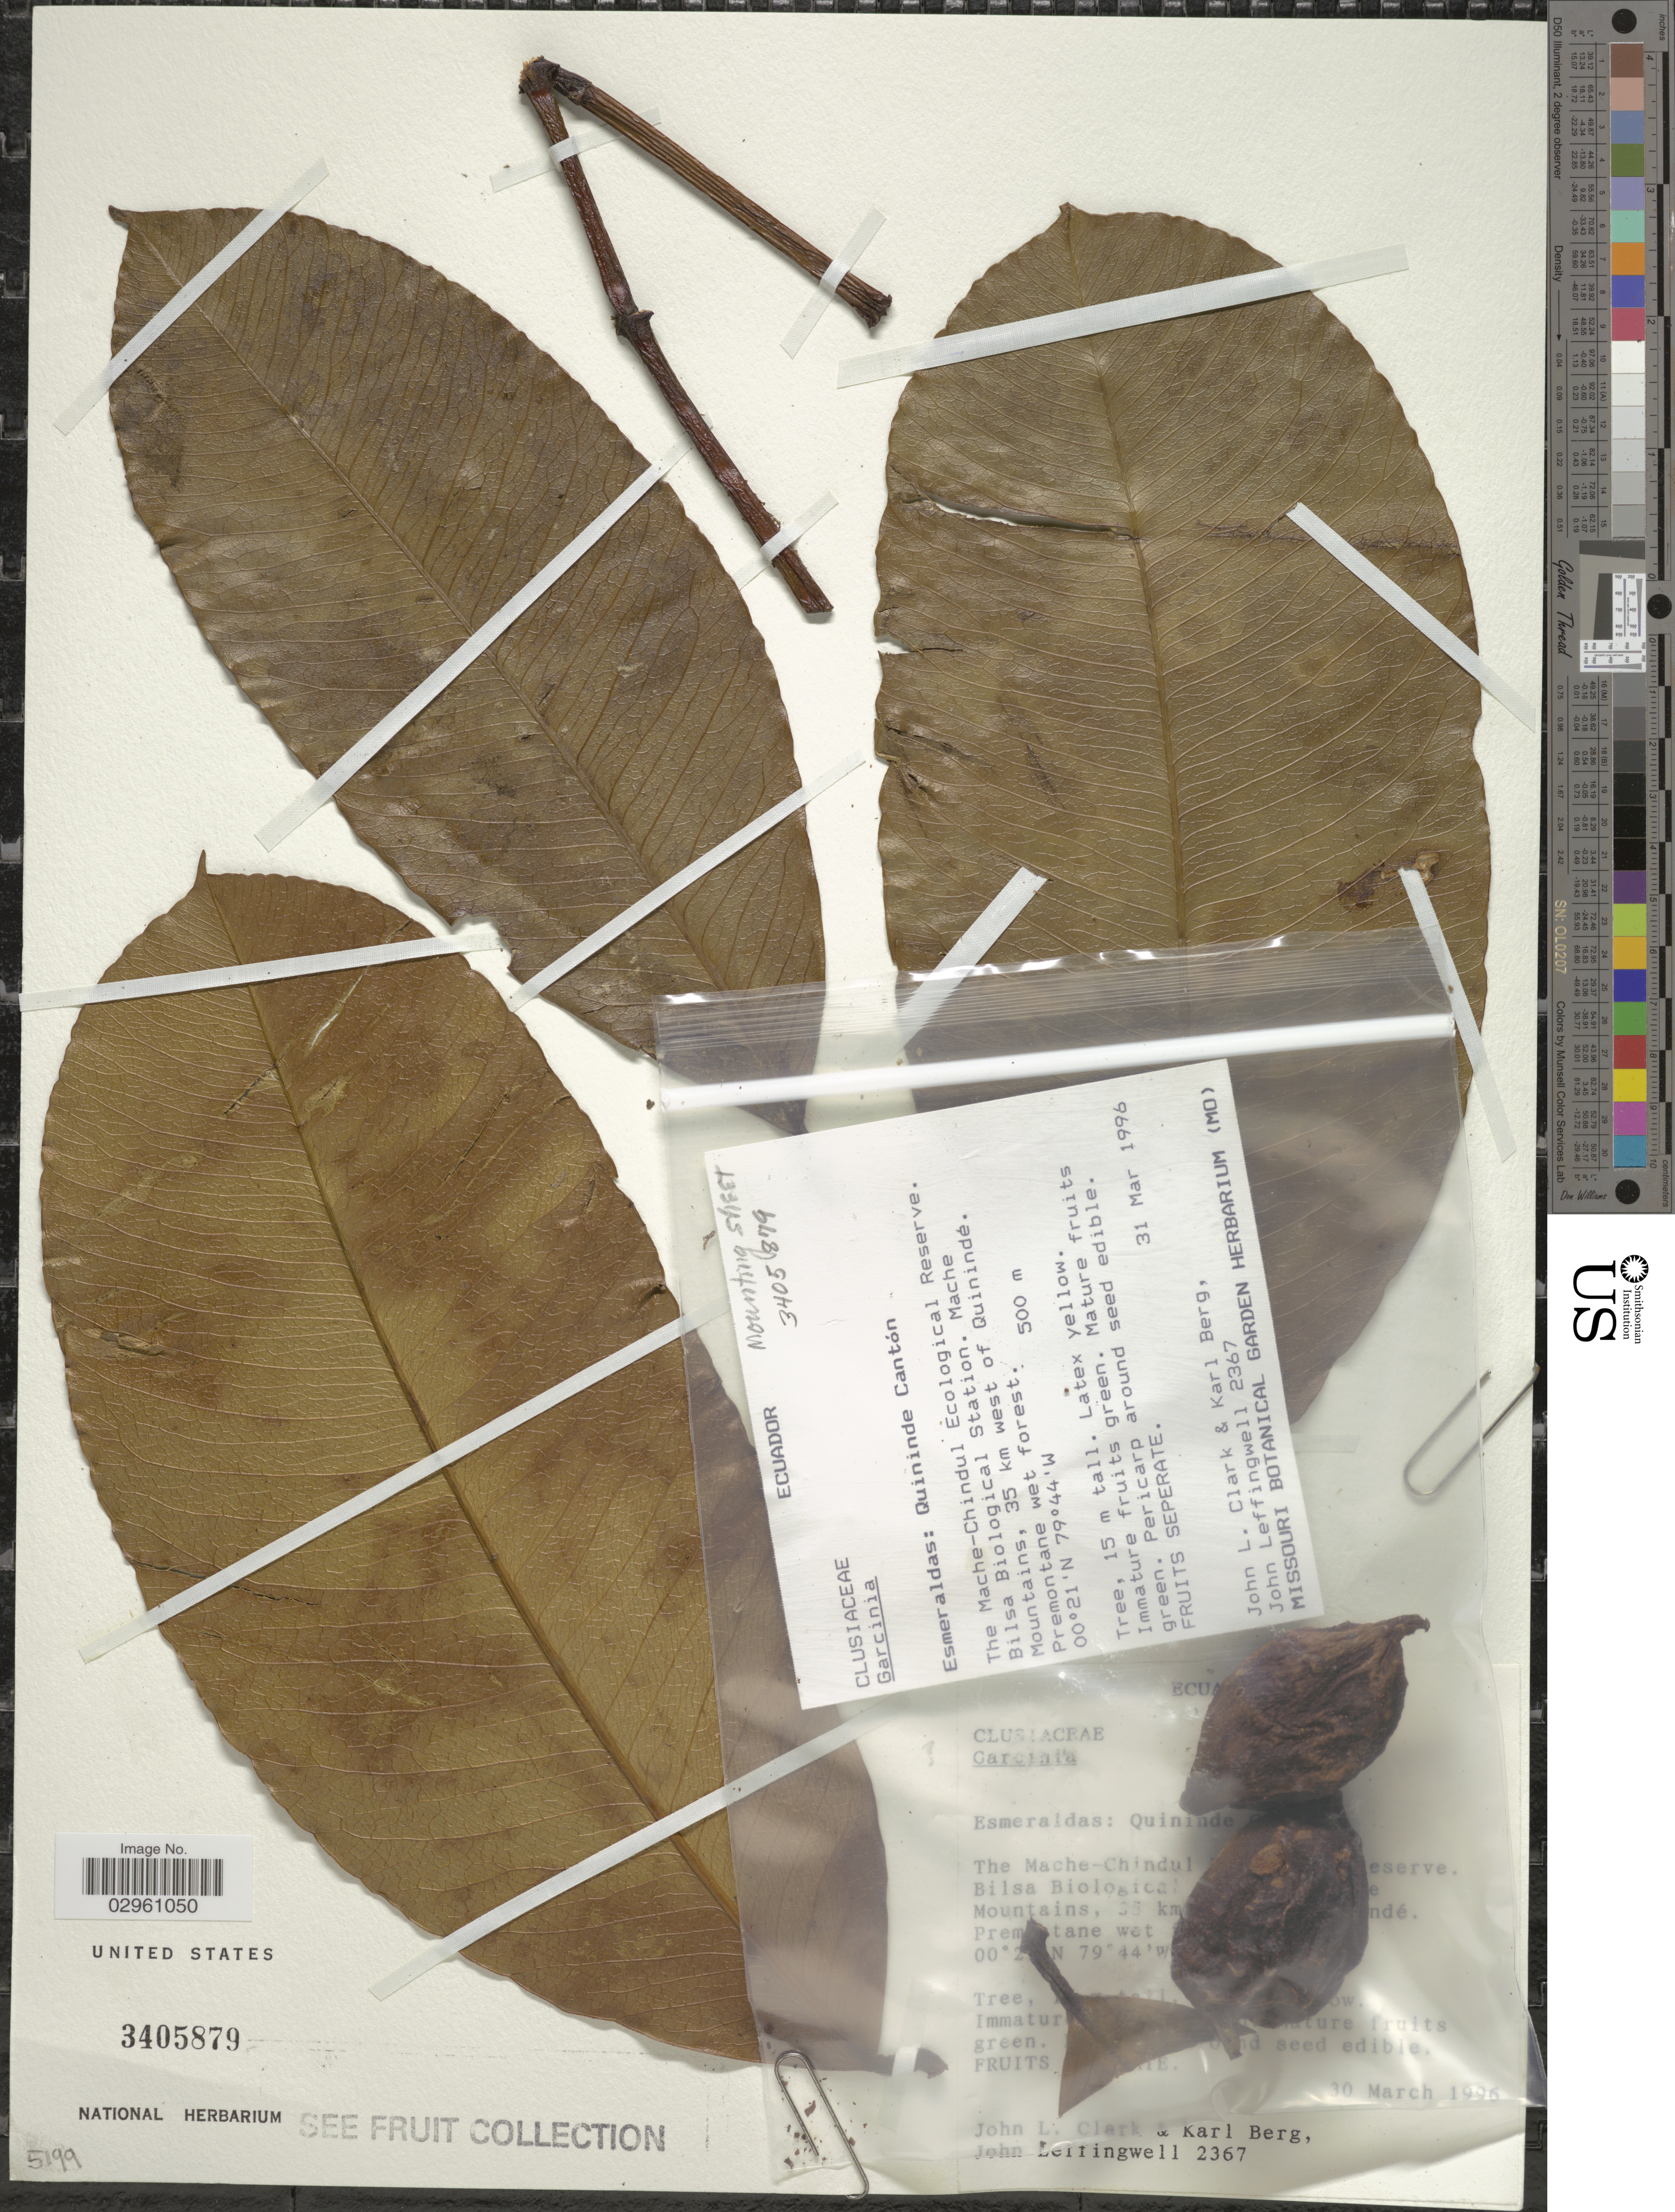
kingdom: Plantae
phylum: Tracheophyta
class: Magnoliopsida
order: Malpighiales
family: Clusiaceae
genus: Garcinia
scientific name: Garcinia sp.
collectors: J. L. Clark, K. Berg & J. Leffingwell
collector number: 2367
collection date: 1996-03-31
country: Ecuador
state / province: Esmeraldas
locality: Quininde Cantón. The Mache-Chindul Ecological Reserve. Bilsa Biological Station. Mache Mountains, 35 km west of Quinindé.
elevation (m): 500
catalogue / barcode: US 3405879